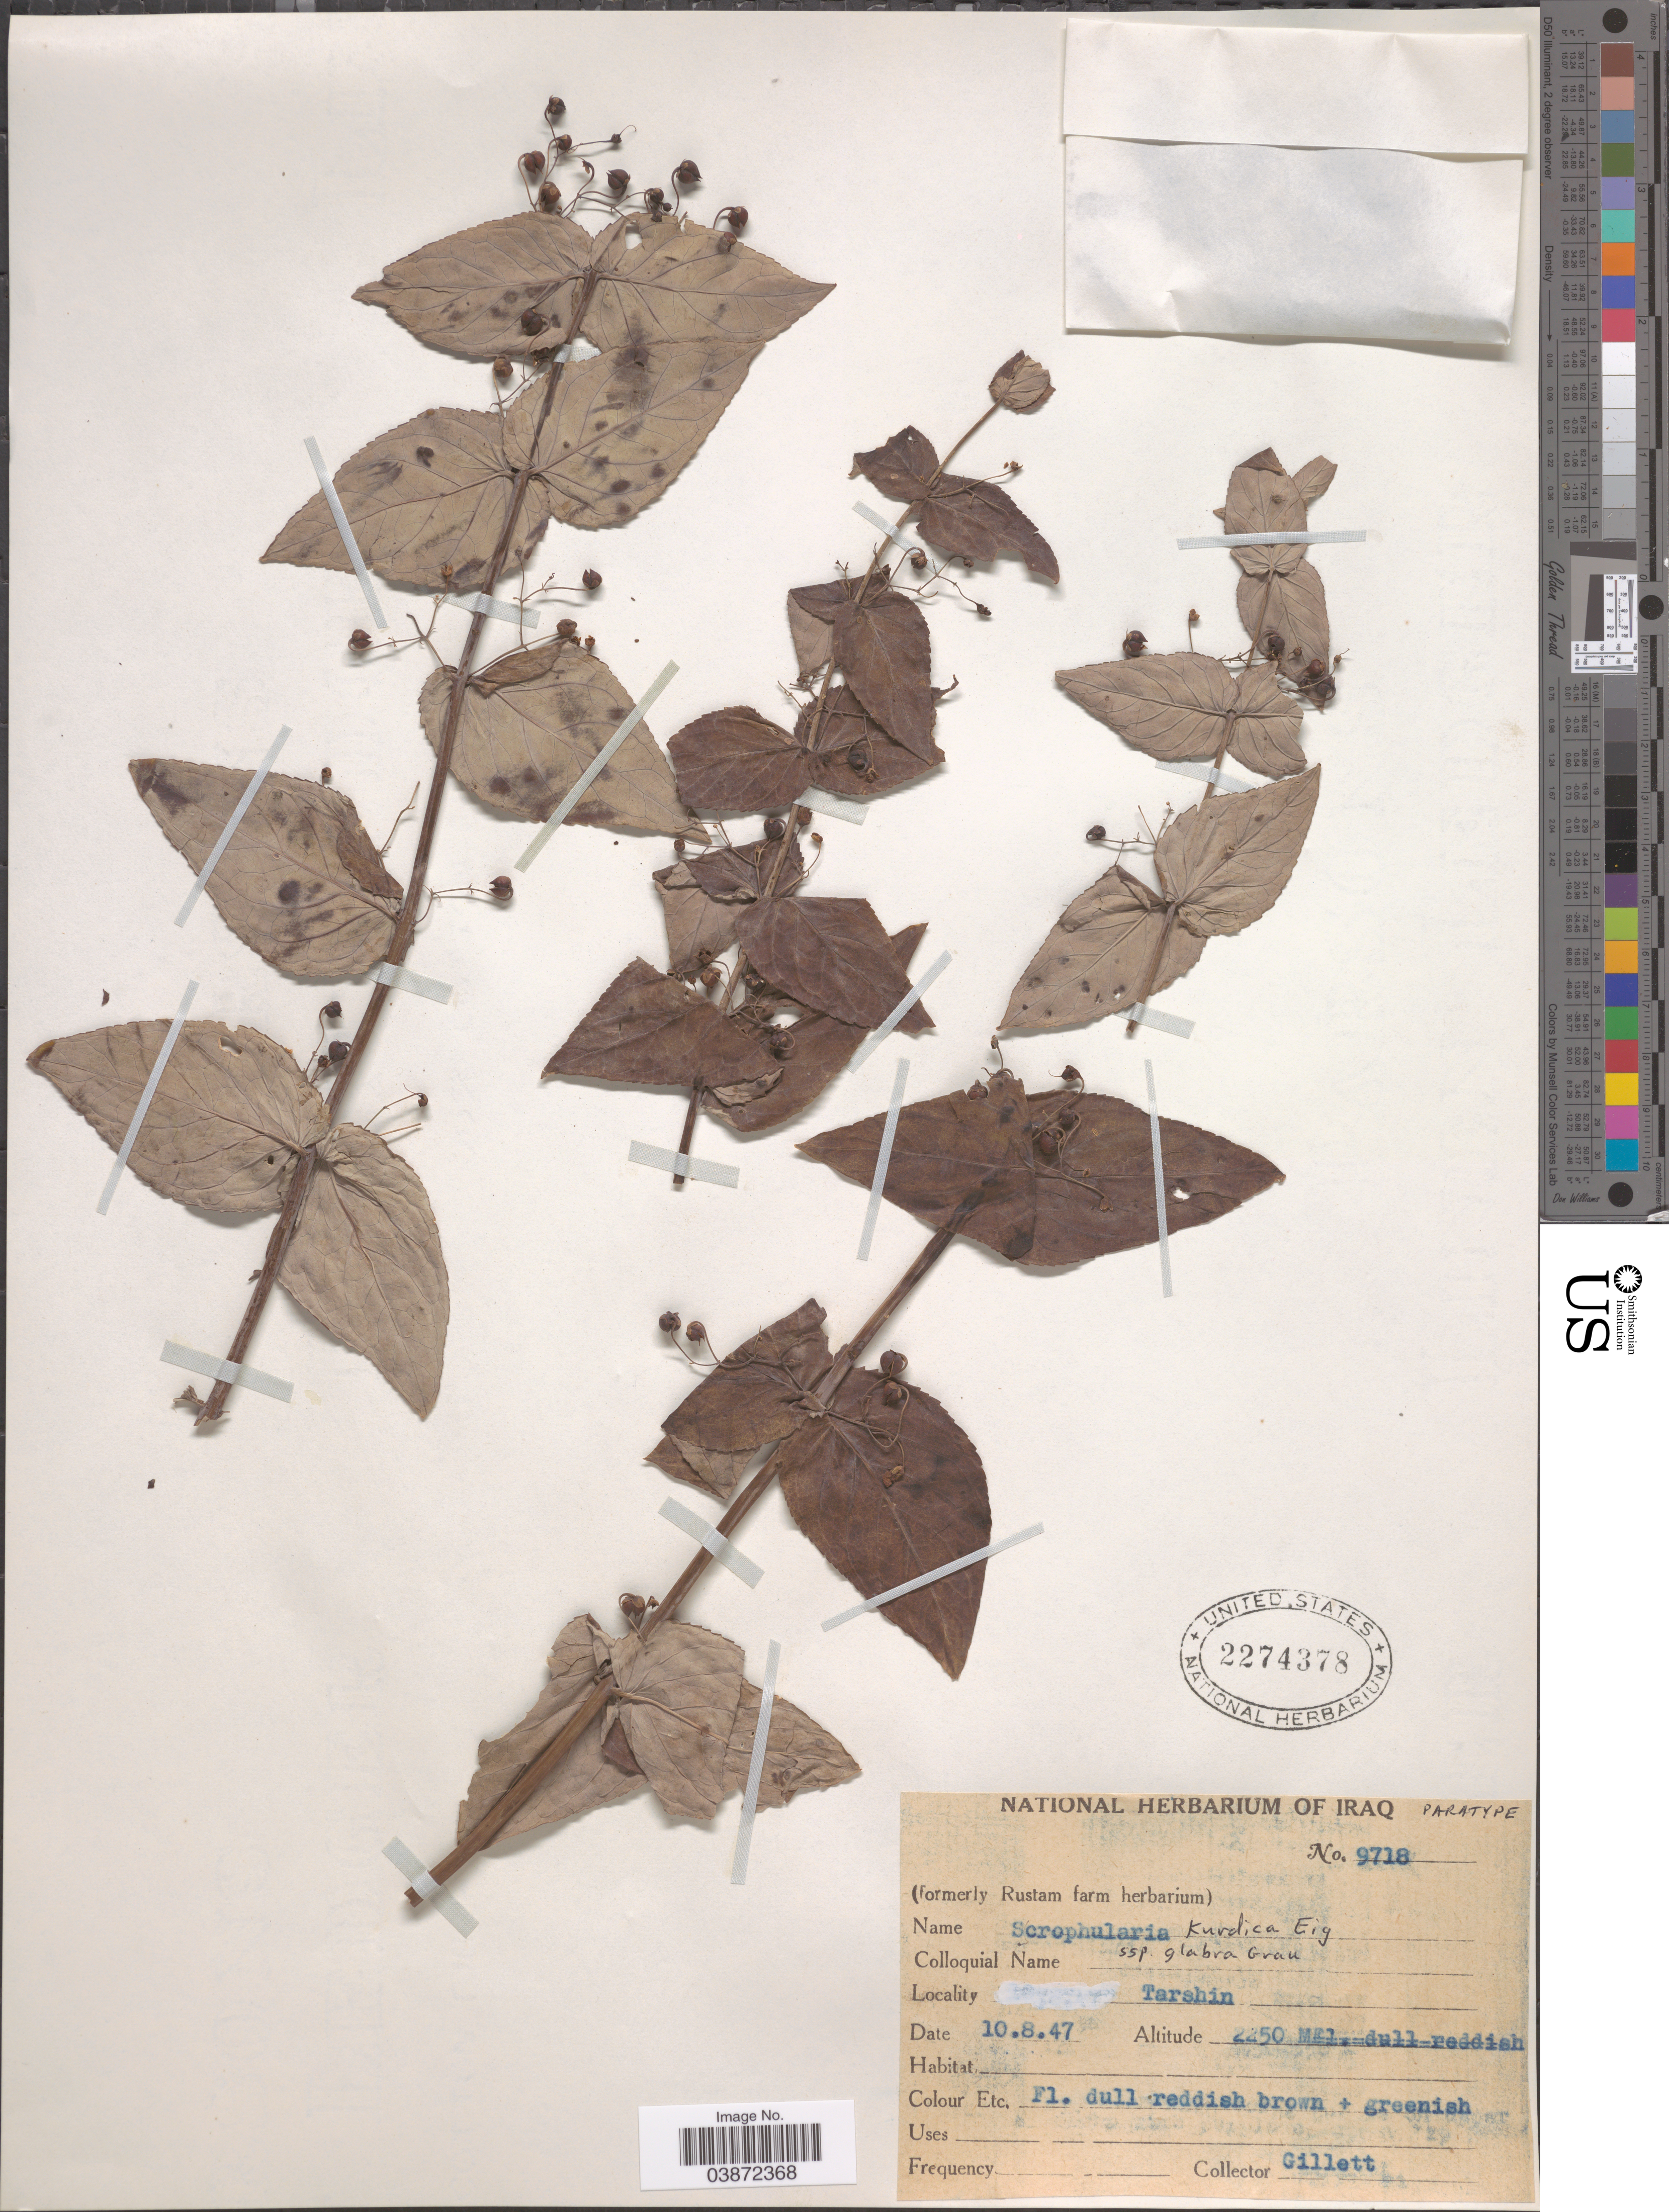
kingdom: Plantae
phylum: Tracheophyta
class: Magnoliopsida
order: Lamiales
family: Scrophulariaceae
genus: Scrophularia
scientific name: Scrophularia kurdica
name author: Eig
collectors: Gillett, --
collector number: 9718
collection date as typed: Transcribed d/m/y: 10/8/47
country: Iraq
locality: Tarshin.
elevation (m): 2250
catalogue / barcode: US 2274378